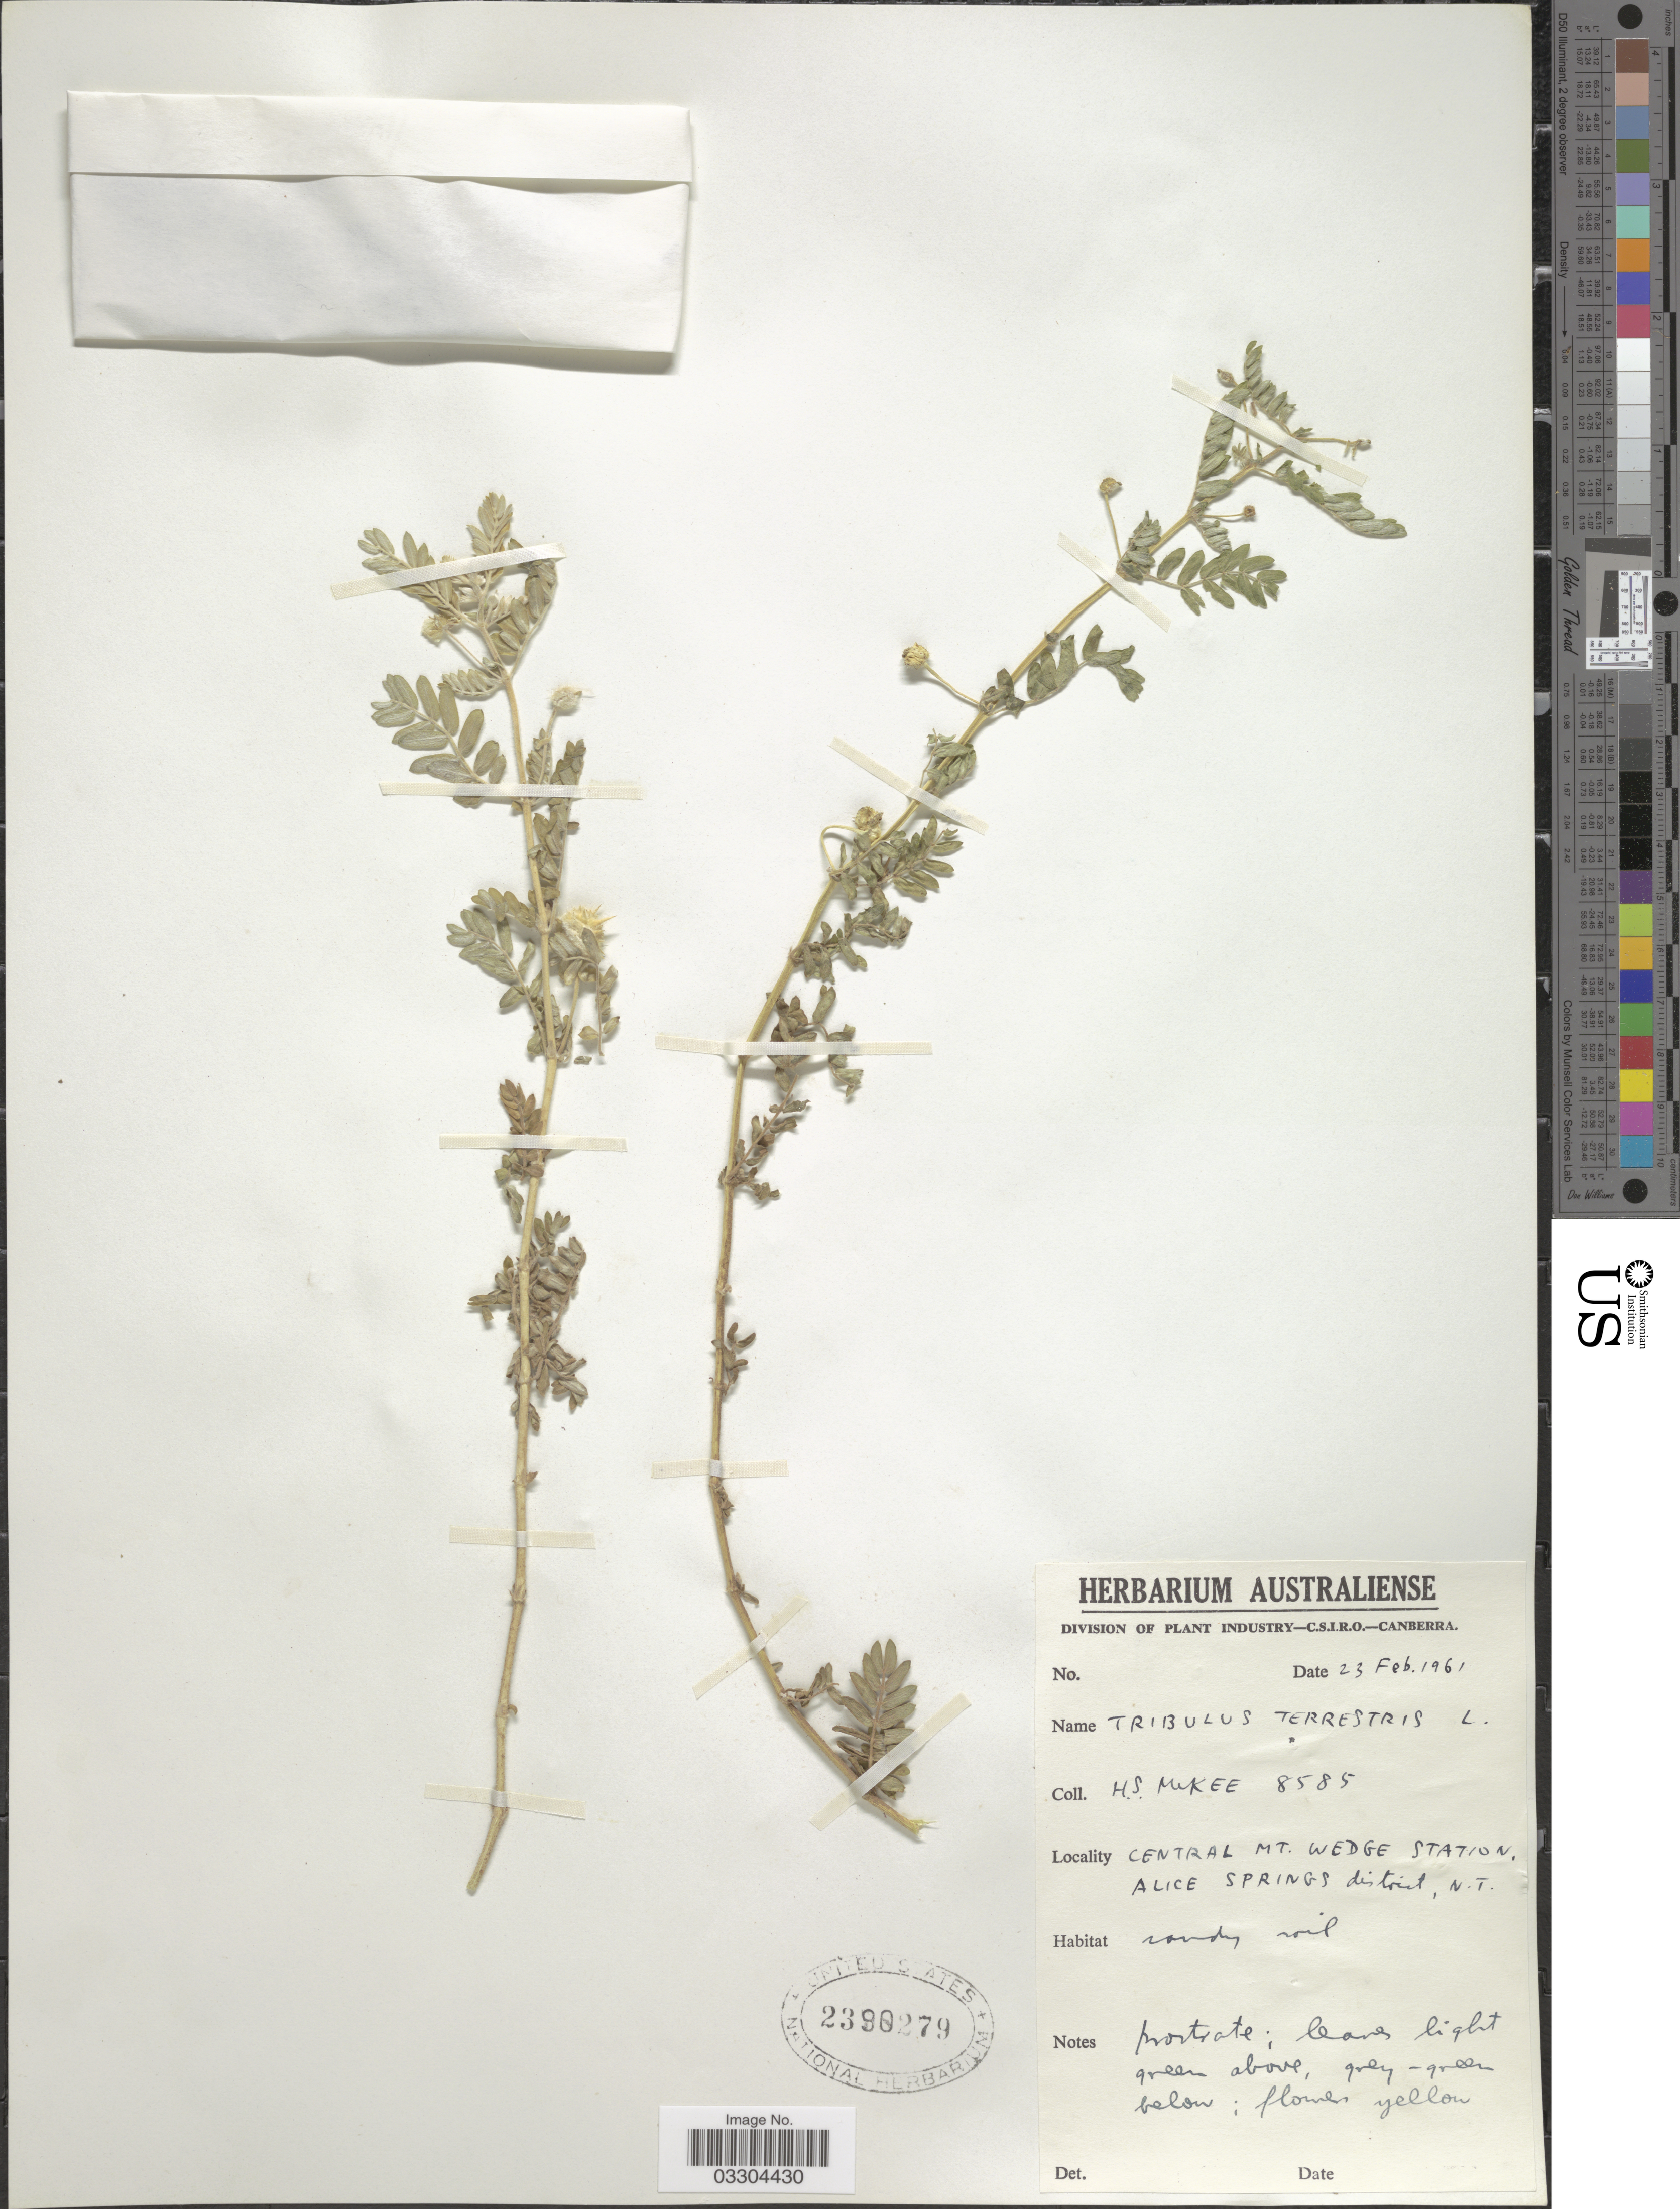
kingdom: Plantae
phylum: Tracheophyta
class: Magnoliopsida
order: Zygophyllales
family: Zygophyllaceae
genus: Tribulus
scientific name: Tribulus terrestris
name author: L.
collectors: H. S. McKee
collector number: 8585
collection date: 1961-02-23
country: Australia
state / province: Northern Territory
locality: Central Mt. Wedge Station, Alice Springs district, N. T.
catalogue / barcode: US 2390279